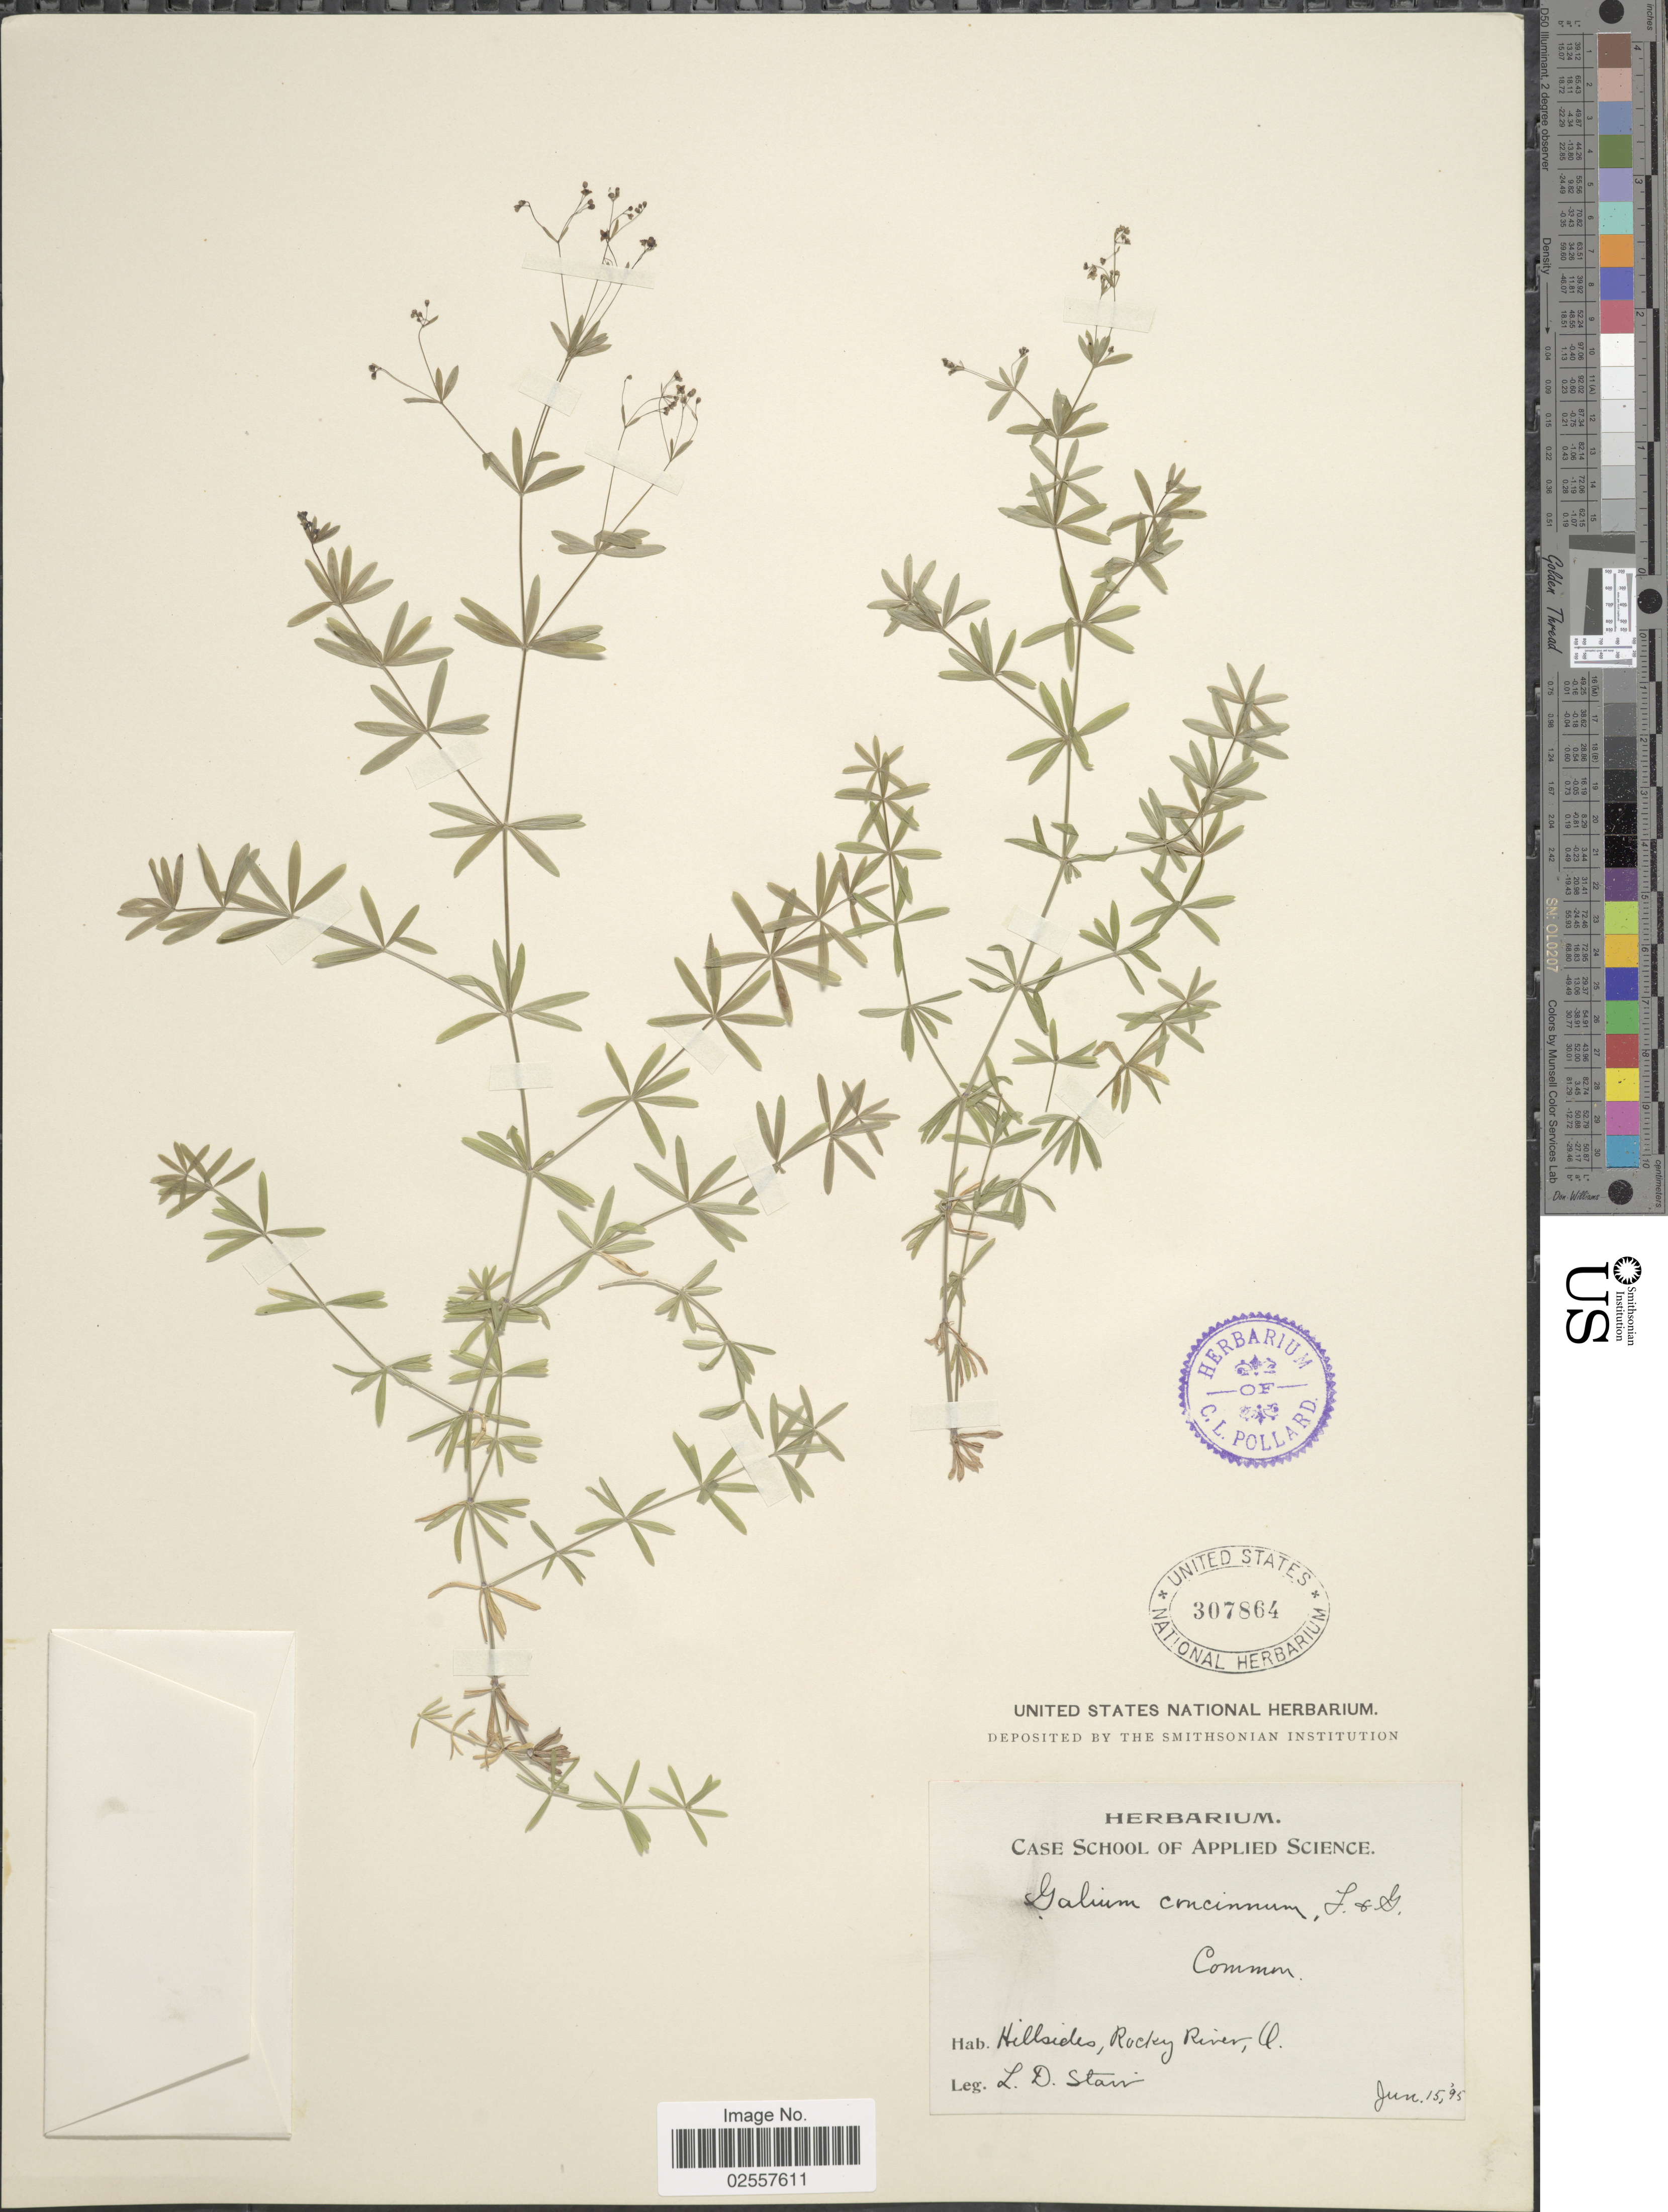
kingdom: Plantae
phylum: Tracheophyta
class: Magnoliopsida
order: Gentianales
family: Rubiaceae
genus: Galium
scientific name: Galium concinnum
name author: Torr. & A. Gray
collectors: L. Stair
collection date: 1895-06-15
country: United States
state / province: Ohio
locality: Common, Hillsides, Rocky River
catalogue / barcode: US 307864